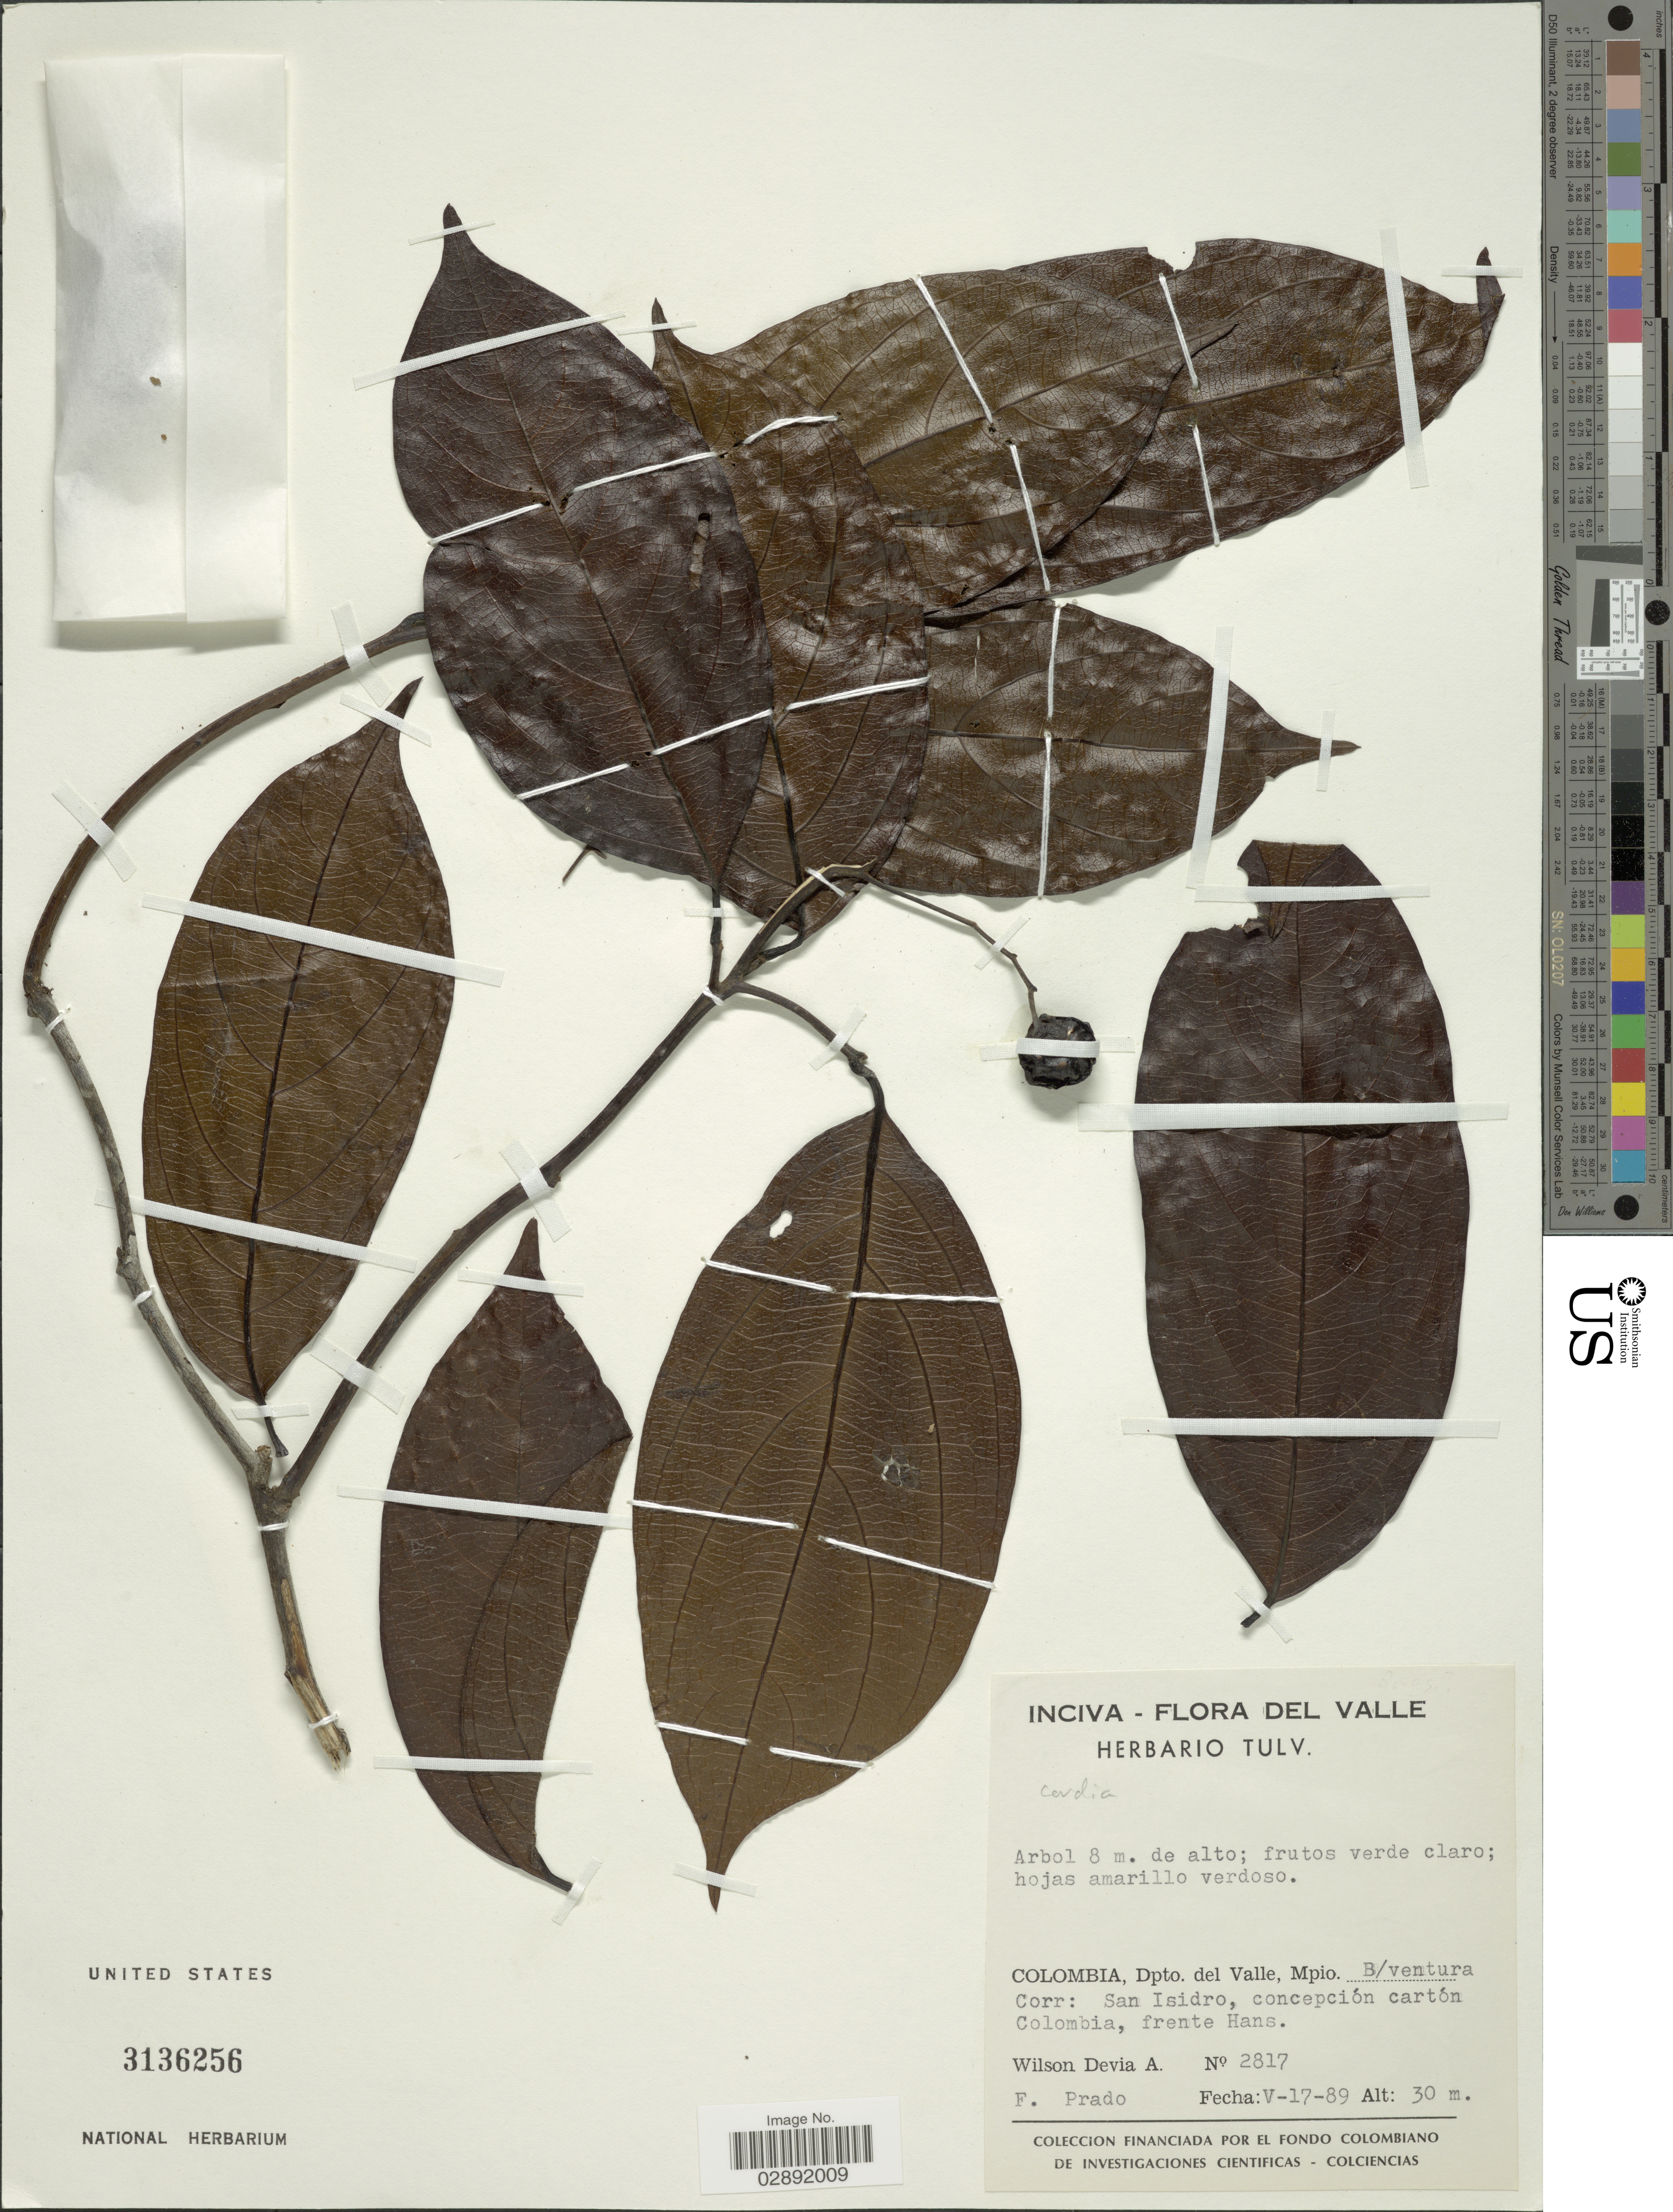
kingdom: Plantae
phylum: Tracheophyta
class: Magnoliopsida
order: Boraginales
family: Cordiaceae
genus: Cordia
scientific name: Cordia sp.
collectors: W. Devia A. & F. Prado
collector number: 2817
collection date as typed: Transcribed d/m/y: 17/5/89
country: Colombia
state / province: Valle del Cauca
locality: Dpto. del Valle, Mpio. B/ventura Corr: San Isidro, concepción cartón Colombia, frente Hans.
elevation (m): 30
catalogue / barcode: US 3136256